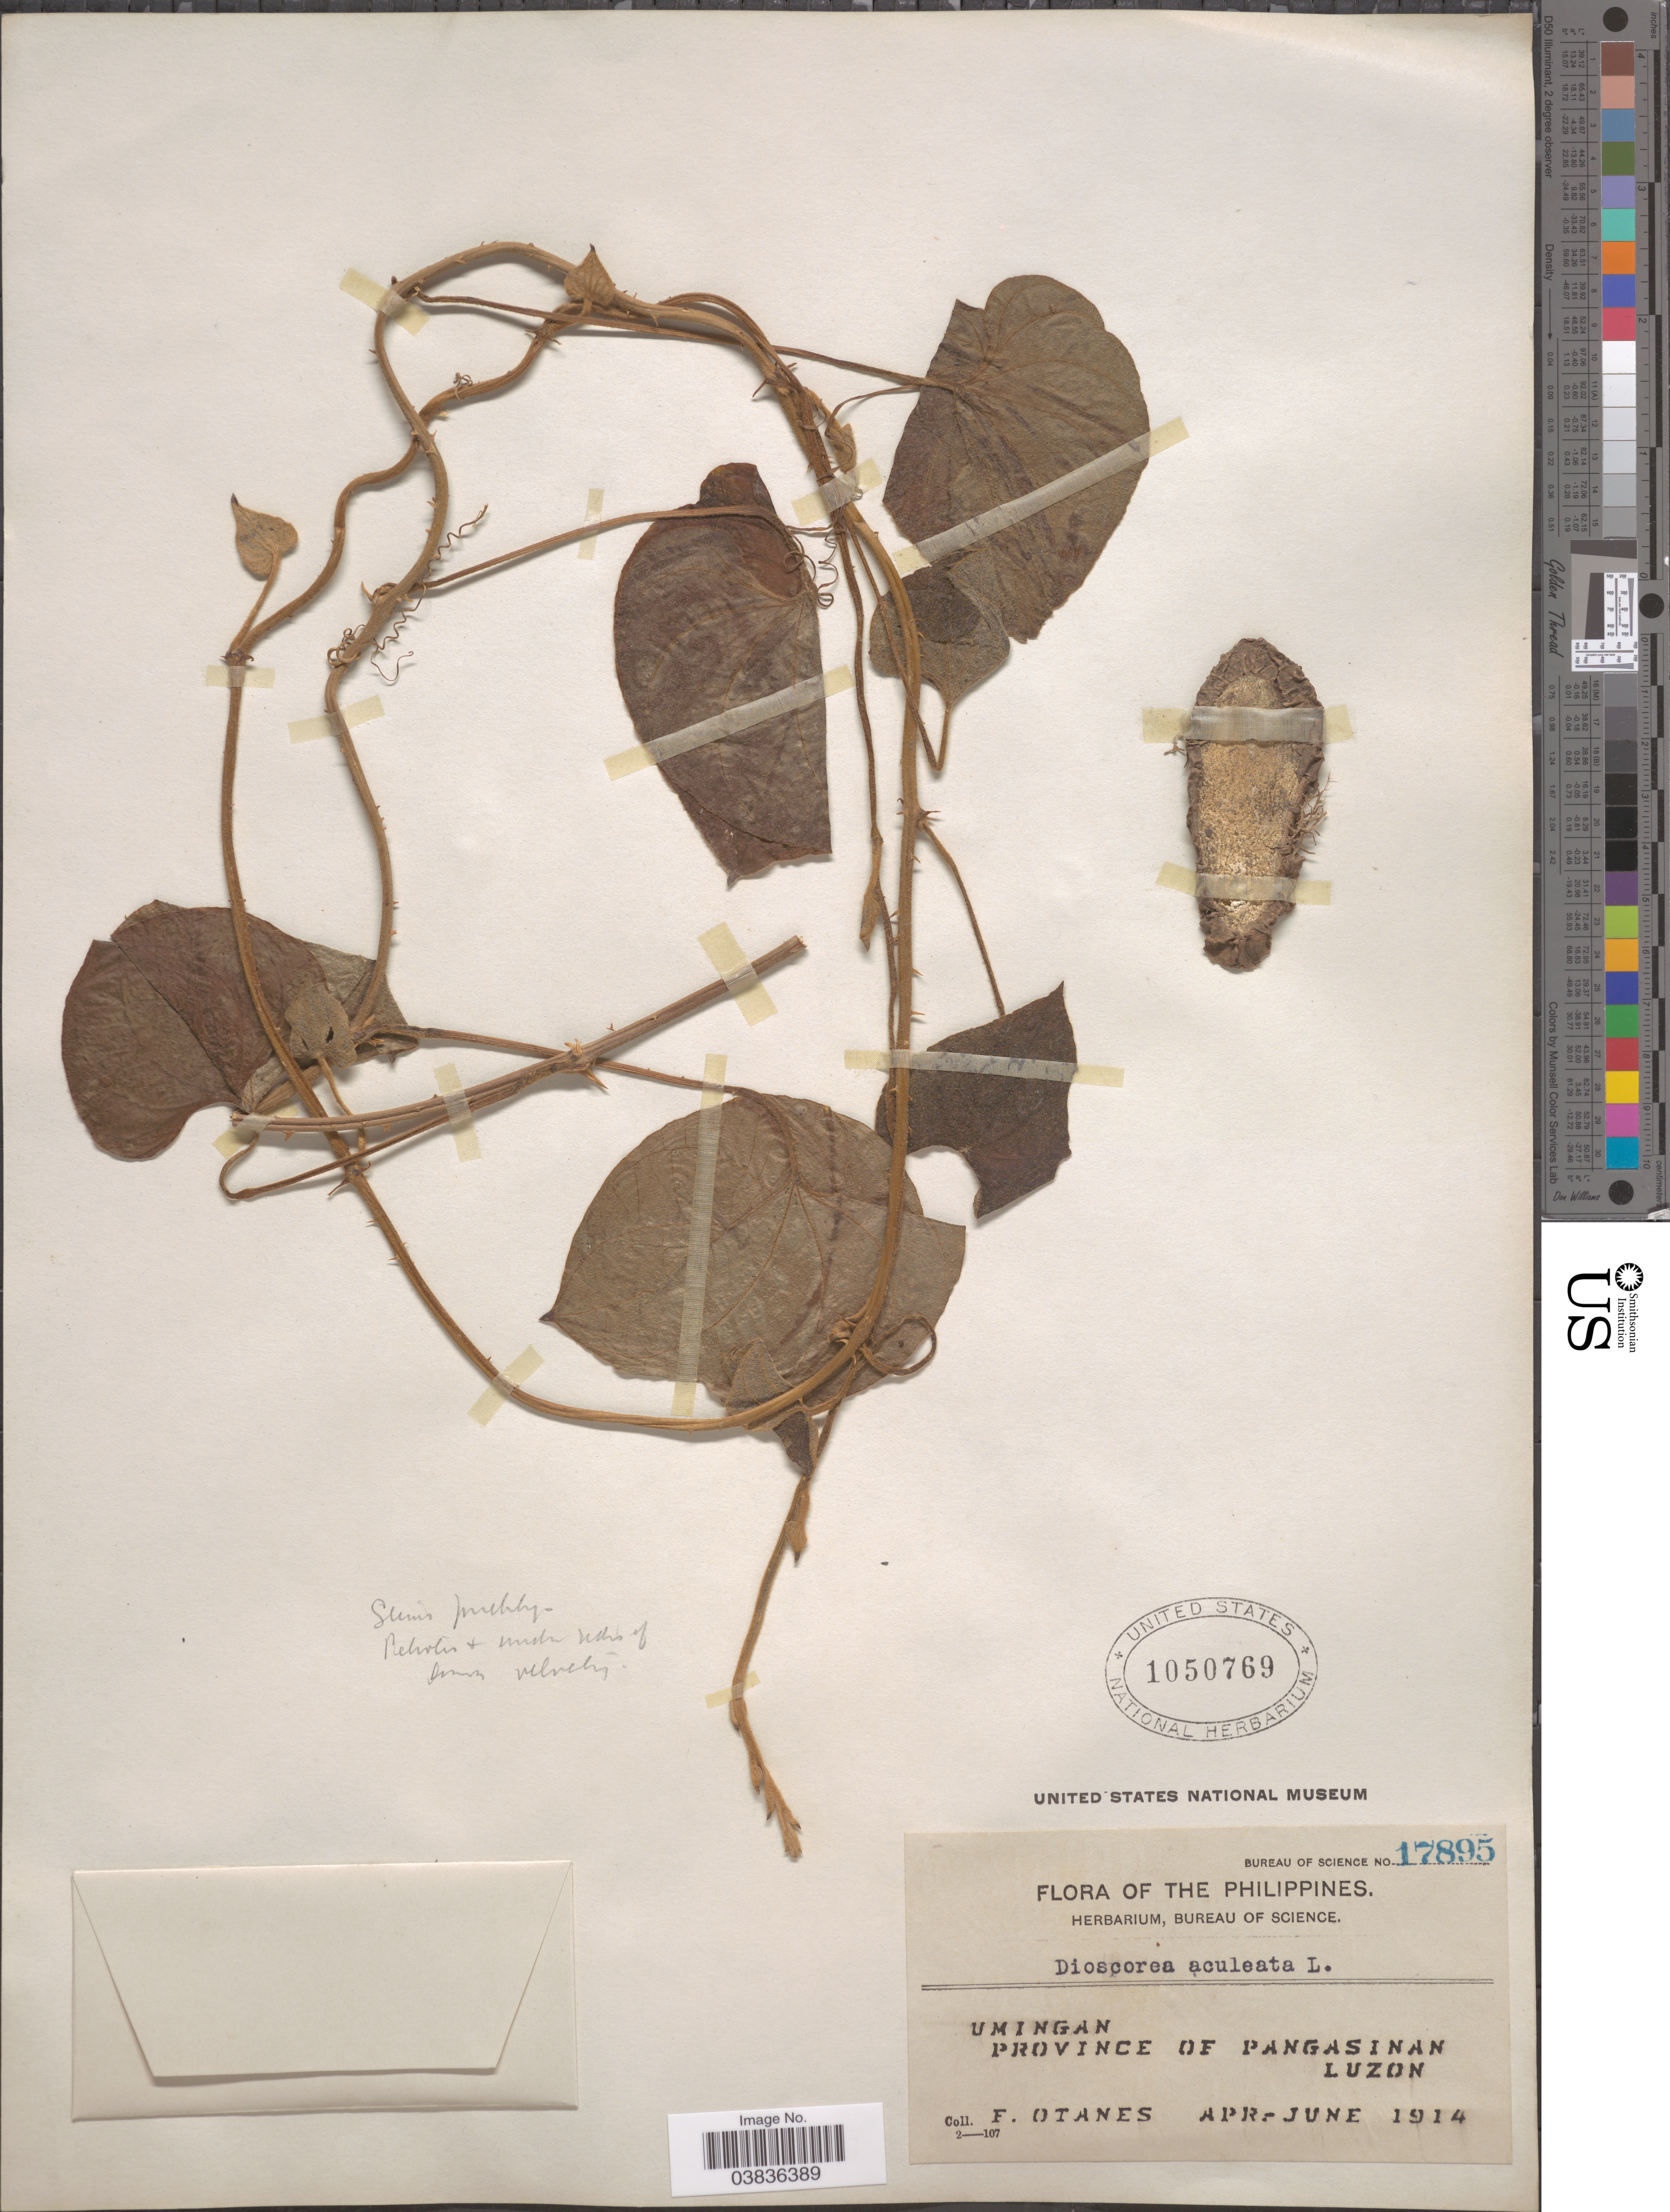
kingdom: Plantae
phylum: Tracheophyta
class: Liliopsida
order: Dioscoreales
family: Dioscoreaceae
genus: Dioscorea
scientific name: Dioscorea esculenta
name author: (Lour.) Burkill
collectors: F. Q. Otanes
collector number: Bureau of Science 17895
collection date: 1914-04/1914-06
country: Philippines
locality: Umingan. Province of Pangasinan. Luzon.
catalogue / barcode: US 1050769